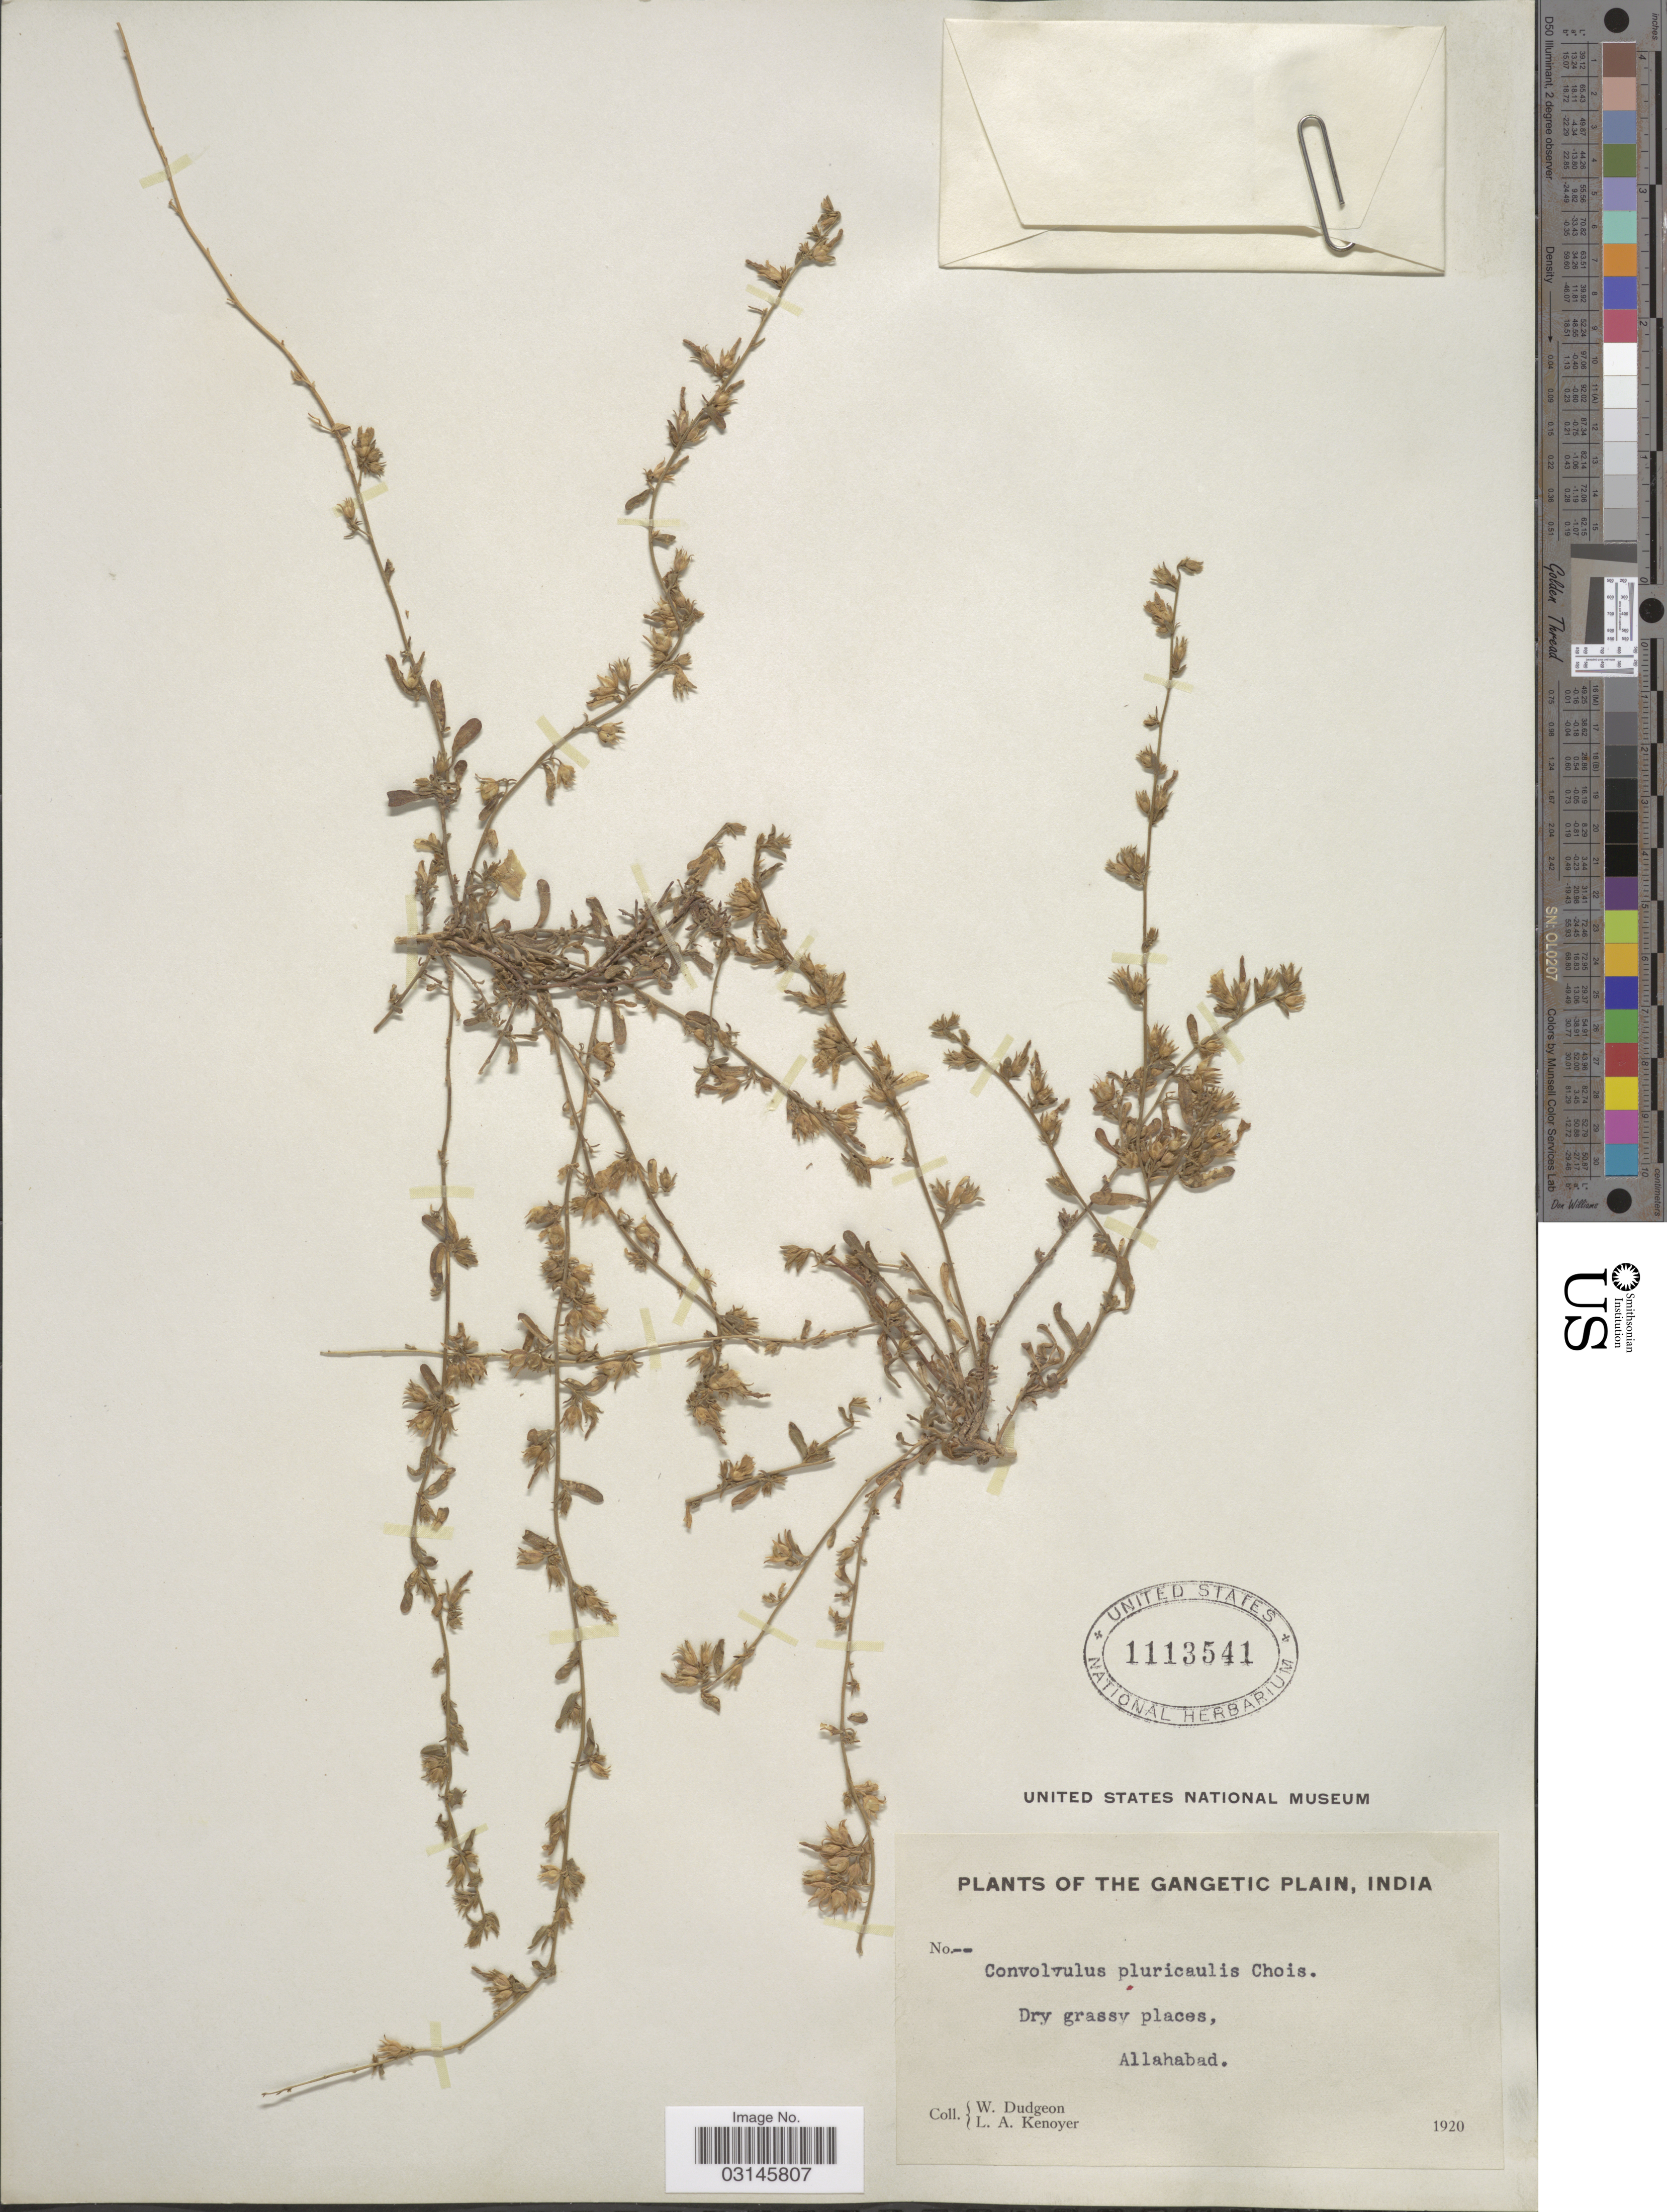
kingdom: Plantae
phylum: Tracheophyta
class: Magnoliopsida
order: Solanales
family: Convolvulaceae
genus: Convolvulus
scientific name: Convolvulus prostratus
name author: Forssk.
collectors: W. Dudgeon & L. A. Kenoyer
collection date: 1920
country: India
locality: Gangetic Plain, Allahabad.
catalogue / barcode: US 1113541